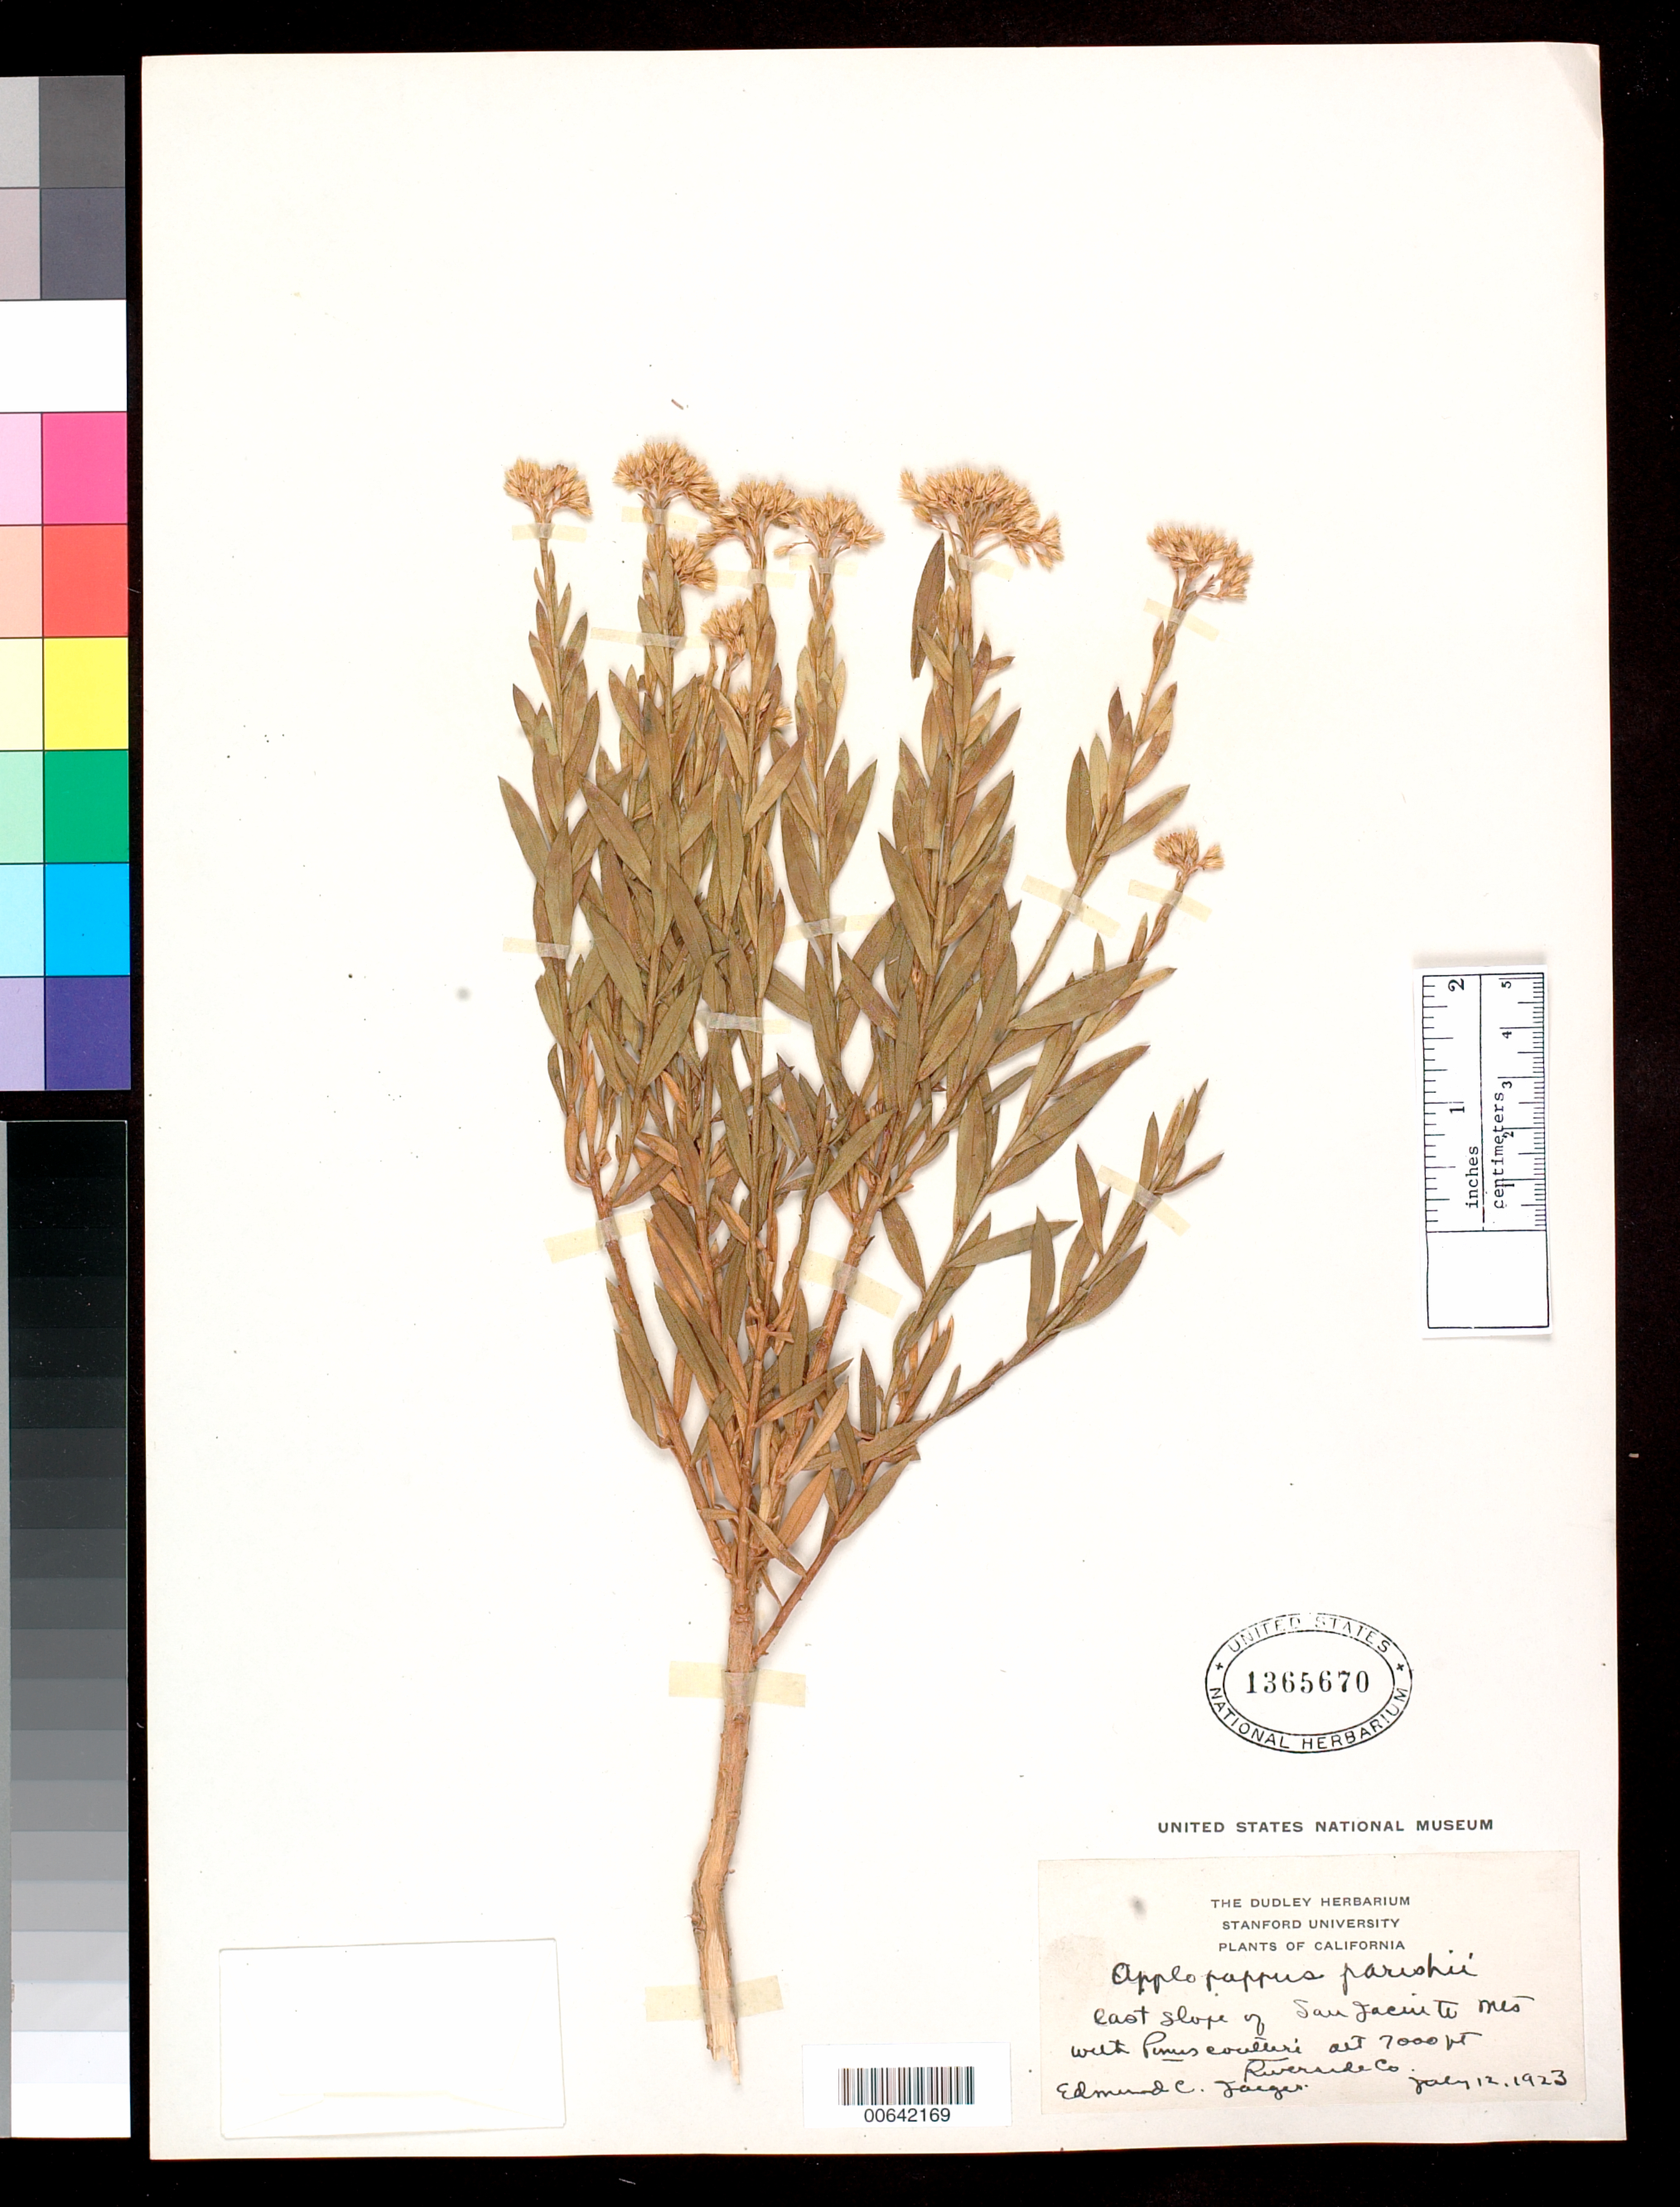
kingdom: Plantae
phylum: Tracheophyta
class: Magnoliopsida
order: Asterales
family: Asteraceae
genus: Ericameria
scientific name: Ericameria parishii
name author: (Greene) H.M. Hall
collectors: E. Jaeger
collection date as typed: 12 Jul 1923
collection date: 1923-07-12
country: United States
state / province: California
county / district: Riverside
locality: East slope of San Jacinto Mts.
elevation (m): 2134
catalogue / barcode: US 1365670